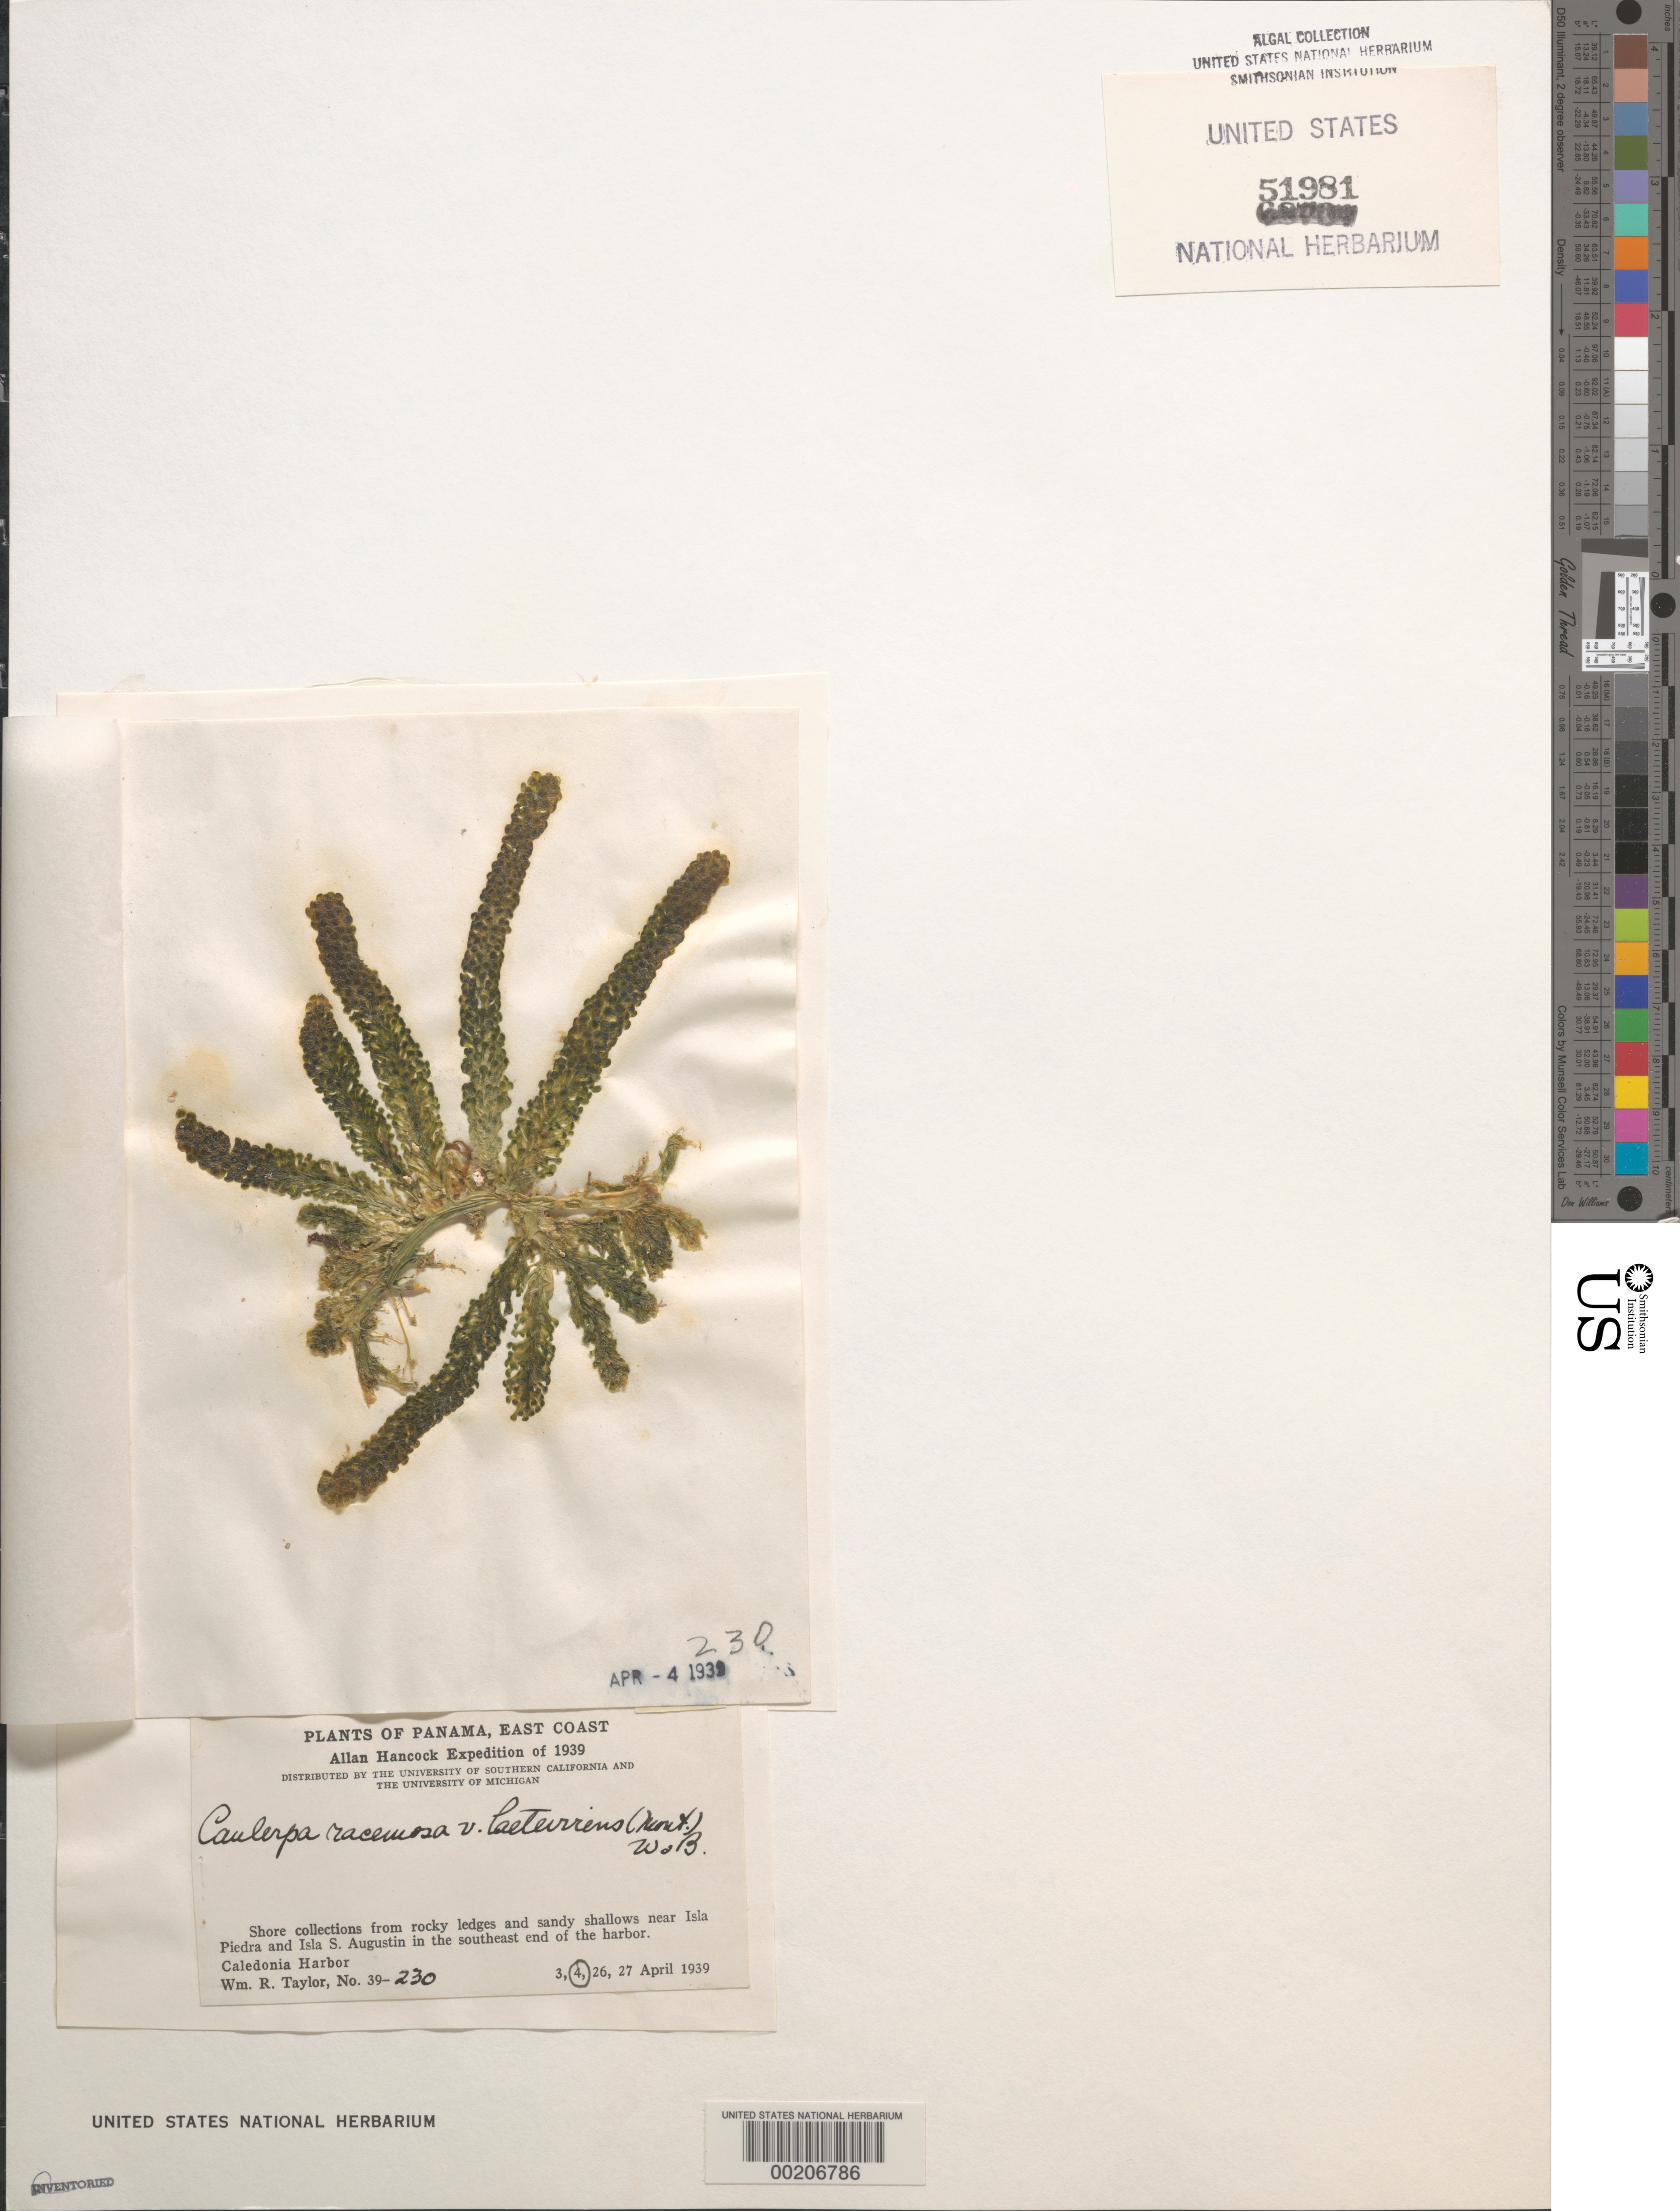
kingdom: Plantae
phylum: Chlorophyta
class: Ulvophyceae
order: Bryopsidales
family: Caulerpaceae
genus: Caulerpa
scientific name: Caulerpa racemosa var. laetevirens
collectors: W. R. Taylor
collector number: WRT 39-230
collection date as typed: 04 Apr 1939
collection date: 1939-04-04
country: Panama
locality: Southeast Caledonia Harbor, near Isla Piedra and Isla San Augustin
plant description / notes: Allan Hancock Expedition of 1939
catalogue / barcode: US 51981